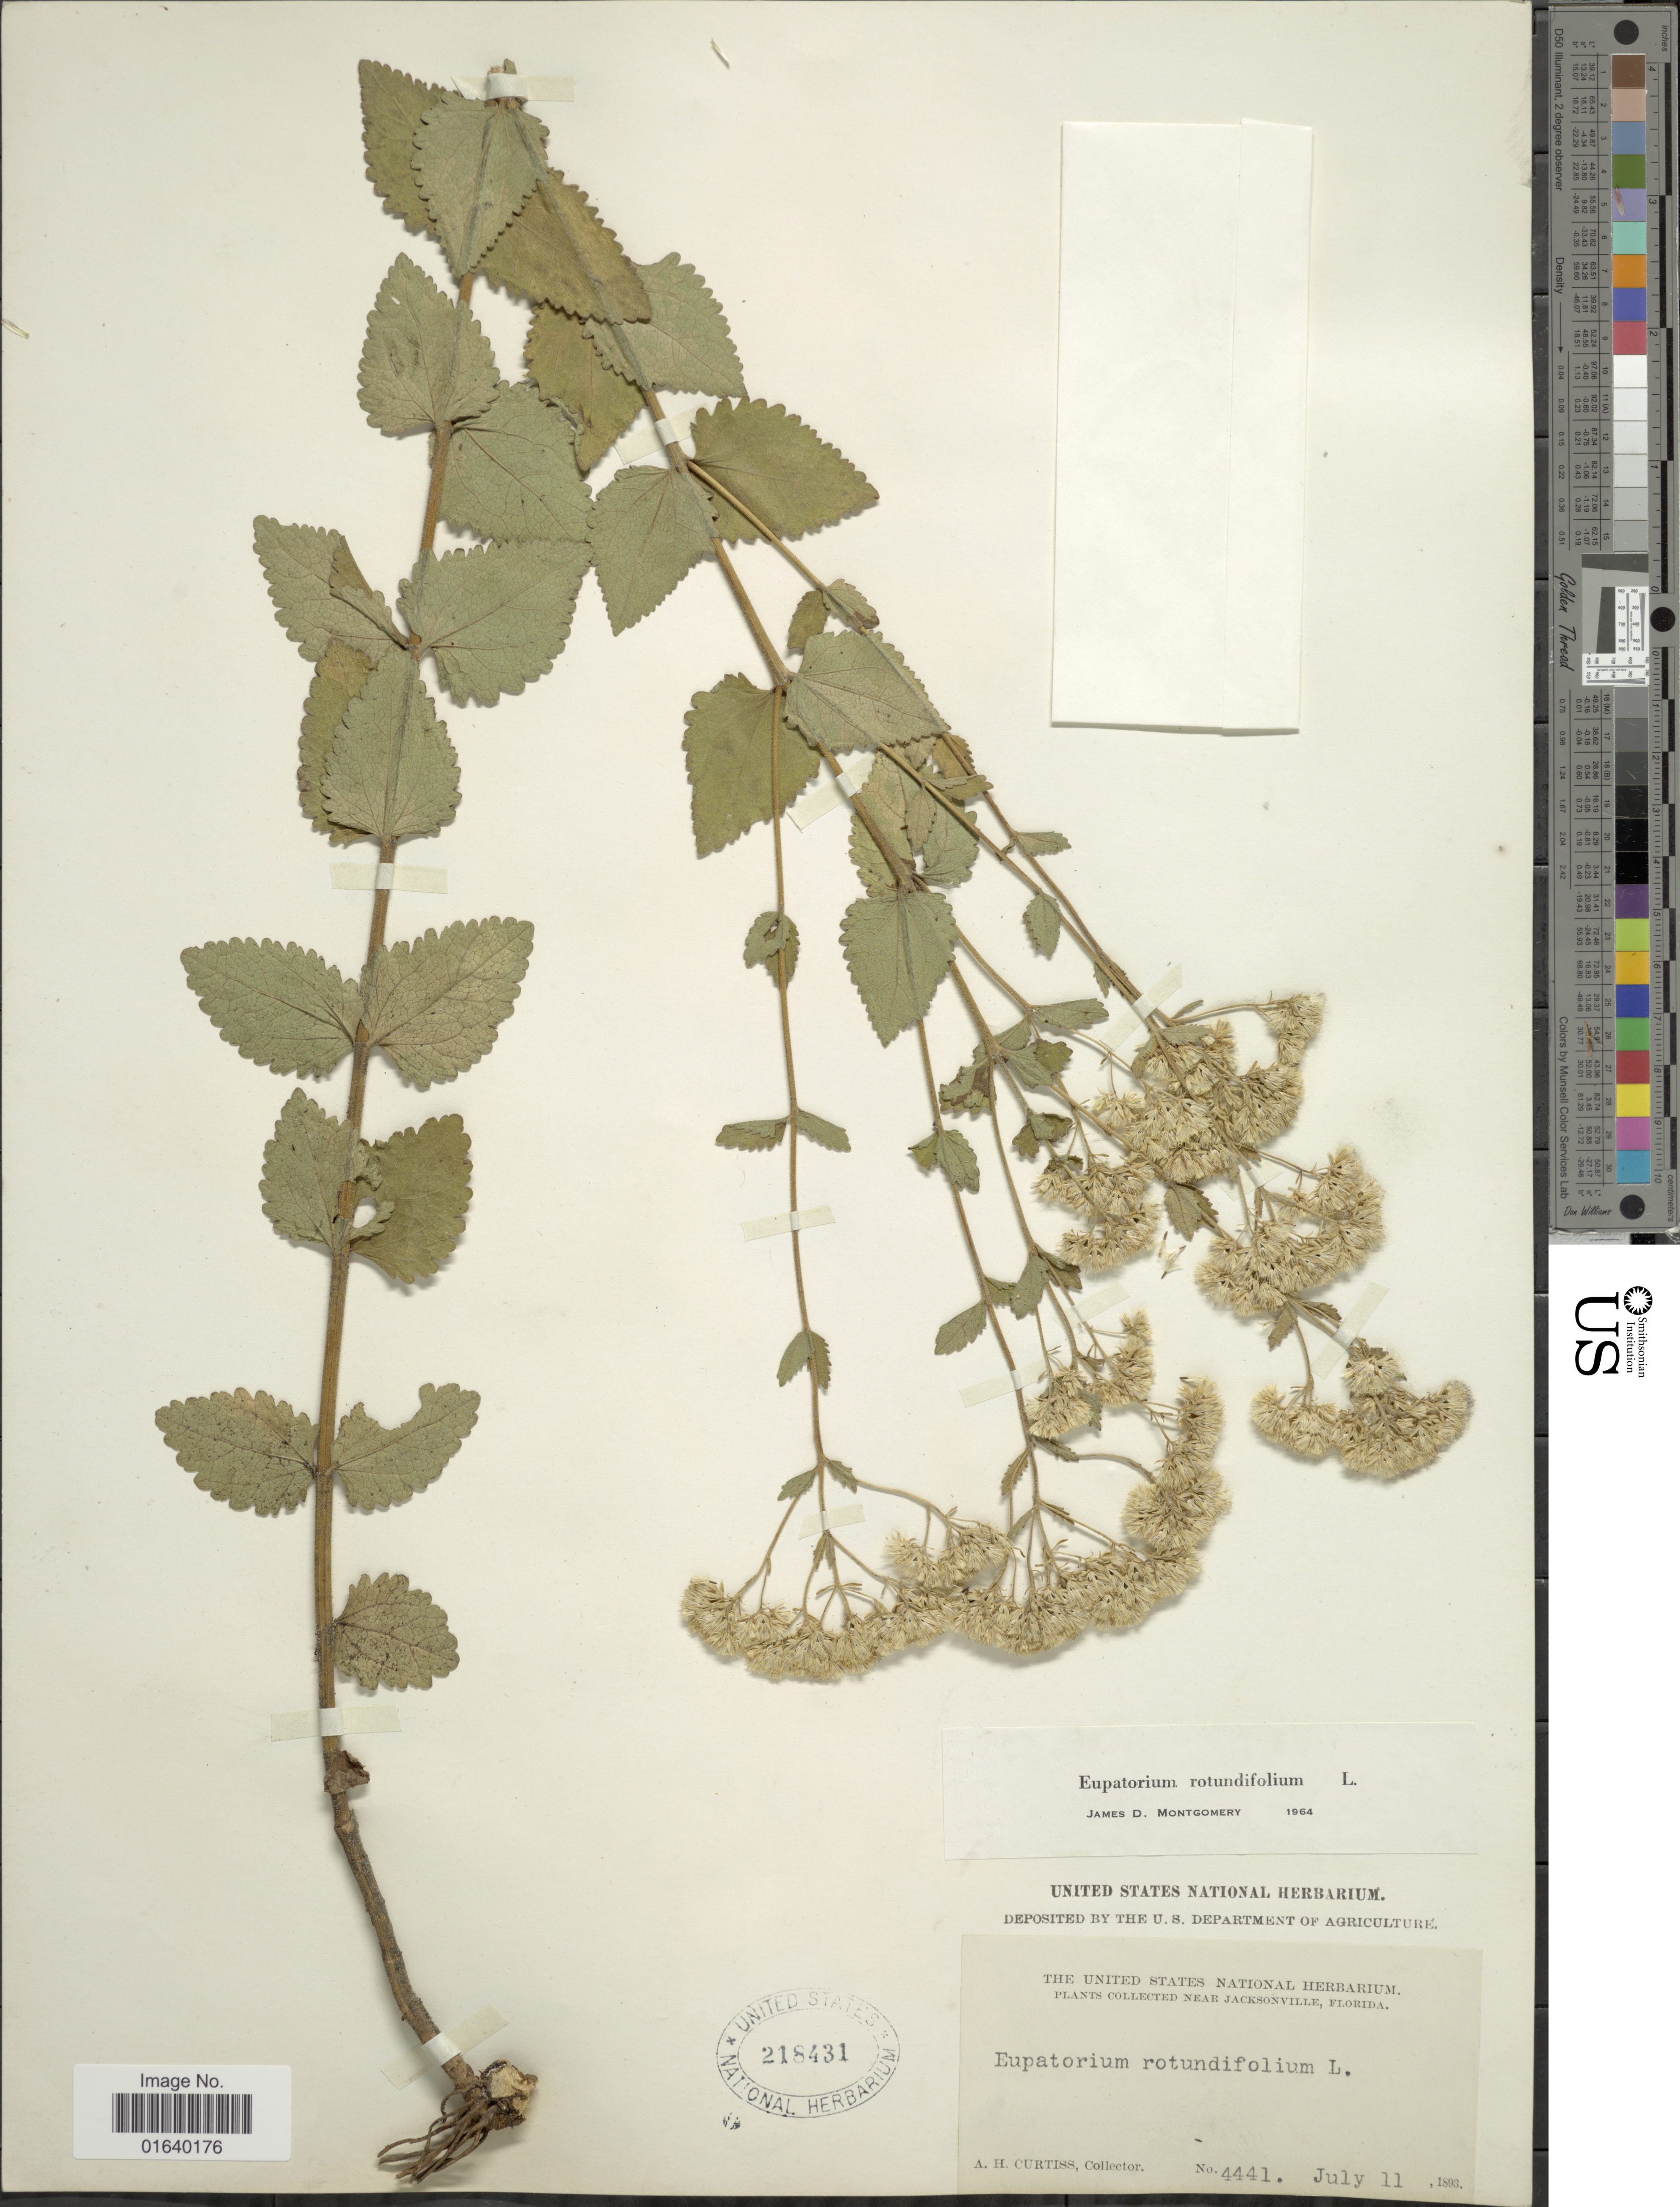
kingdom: Plantae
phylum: Tracheophyta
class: Magnoliopsida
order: Asterales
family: Asteraceae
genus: Eupatorium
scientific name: Eupatorium rotundifolium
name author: L.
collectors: A. H. Curtiss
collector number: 4441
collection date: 1893-07-11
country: United States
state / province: Florida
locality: Near Jacksonville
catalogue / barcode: US 218431